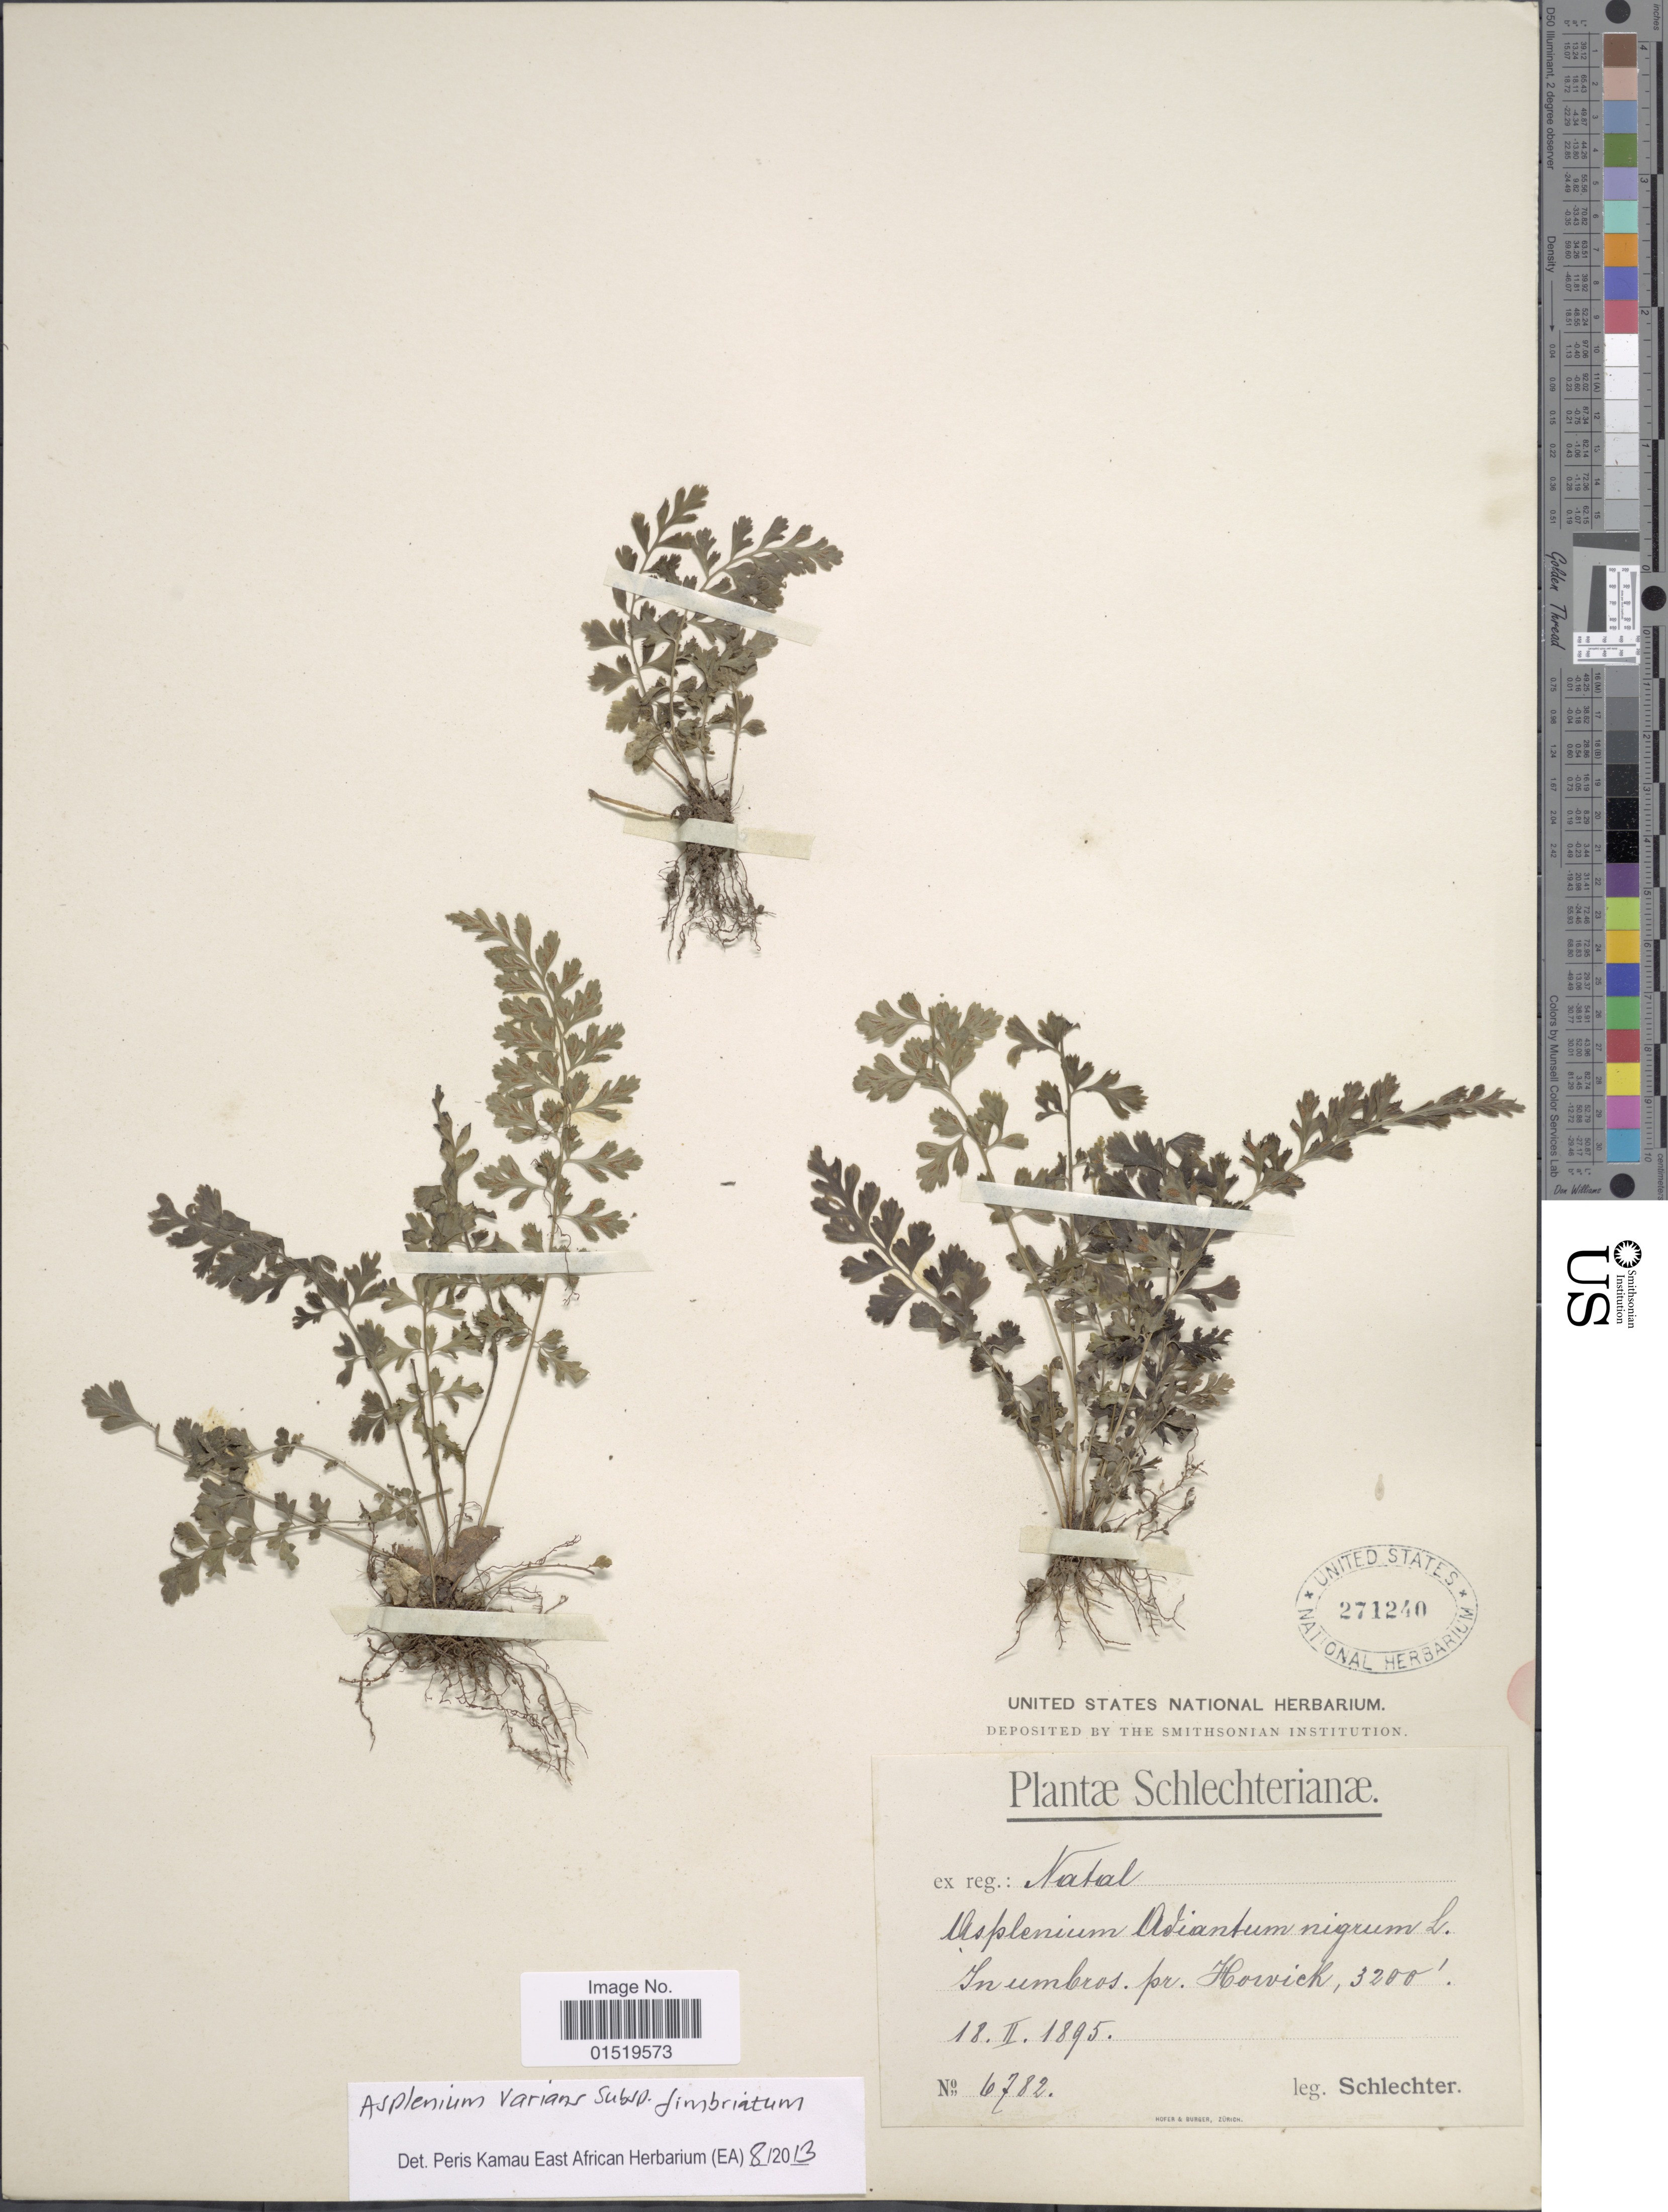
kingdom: Plantae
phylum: Tracheophyta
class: Polypodiopsida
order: Polypodiales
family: Aspleniaceae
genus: Asplenium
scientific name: Asplenium varians subsp. fimbriatum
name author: (Kunze) Schelpe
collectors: Schlechter, --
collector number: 6782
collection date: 1895-02-18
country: South Africa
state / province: KwaZulu-Natal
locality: Natal, In umbros pr Howick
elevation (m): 975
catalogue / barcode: US 271240